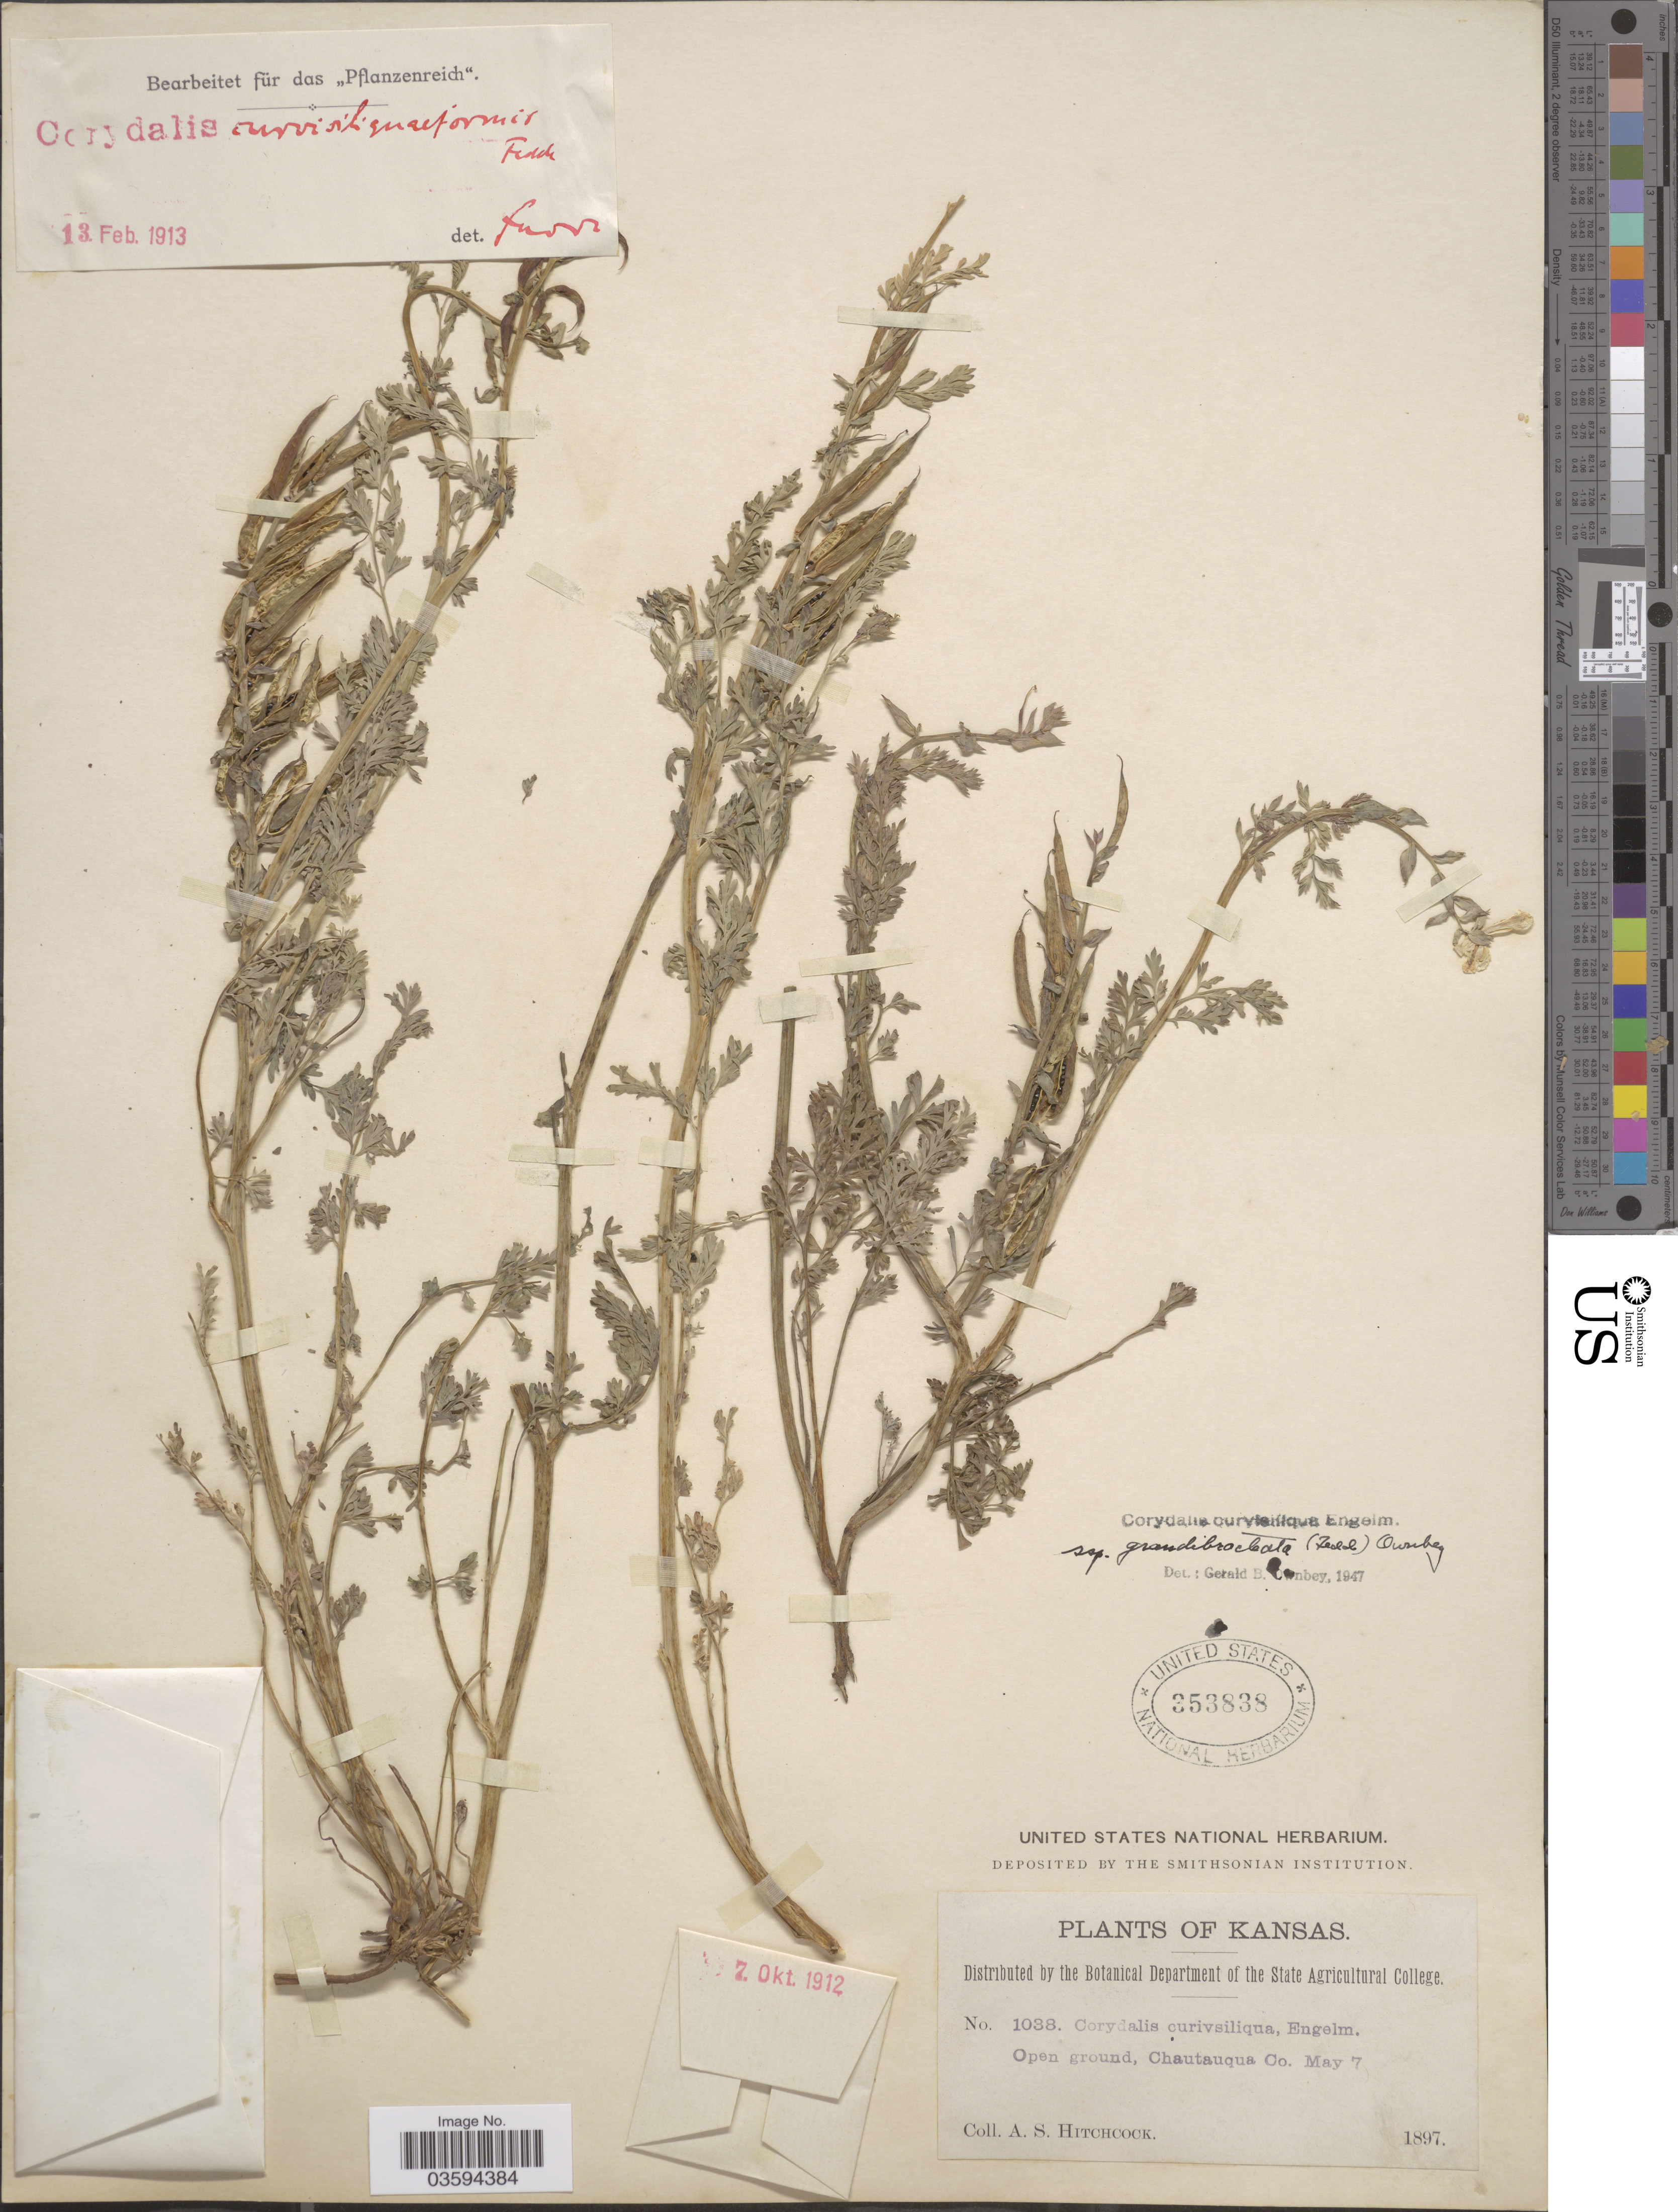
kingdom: Plantae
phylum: Tracheophyta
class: Magnoliopsida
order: Ranunculales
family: Papaveraceae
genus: Corydalis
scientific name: Corydalis curvisiliqua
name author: (A. Gray) Engelm. ex A. Gray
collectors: A. S. Hitchcock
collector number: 1038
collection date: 1897-05-07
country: United States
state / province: Kansas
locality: Open ground, Chautauqua Co.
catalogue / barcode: US 353838